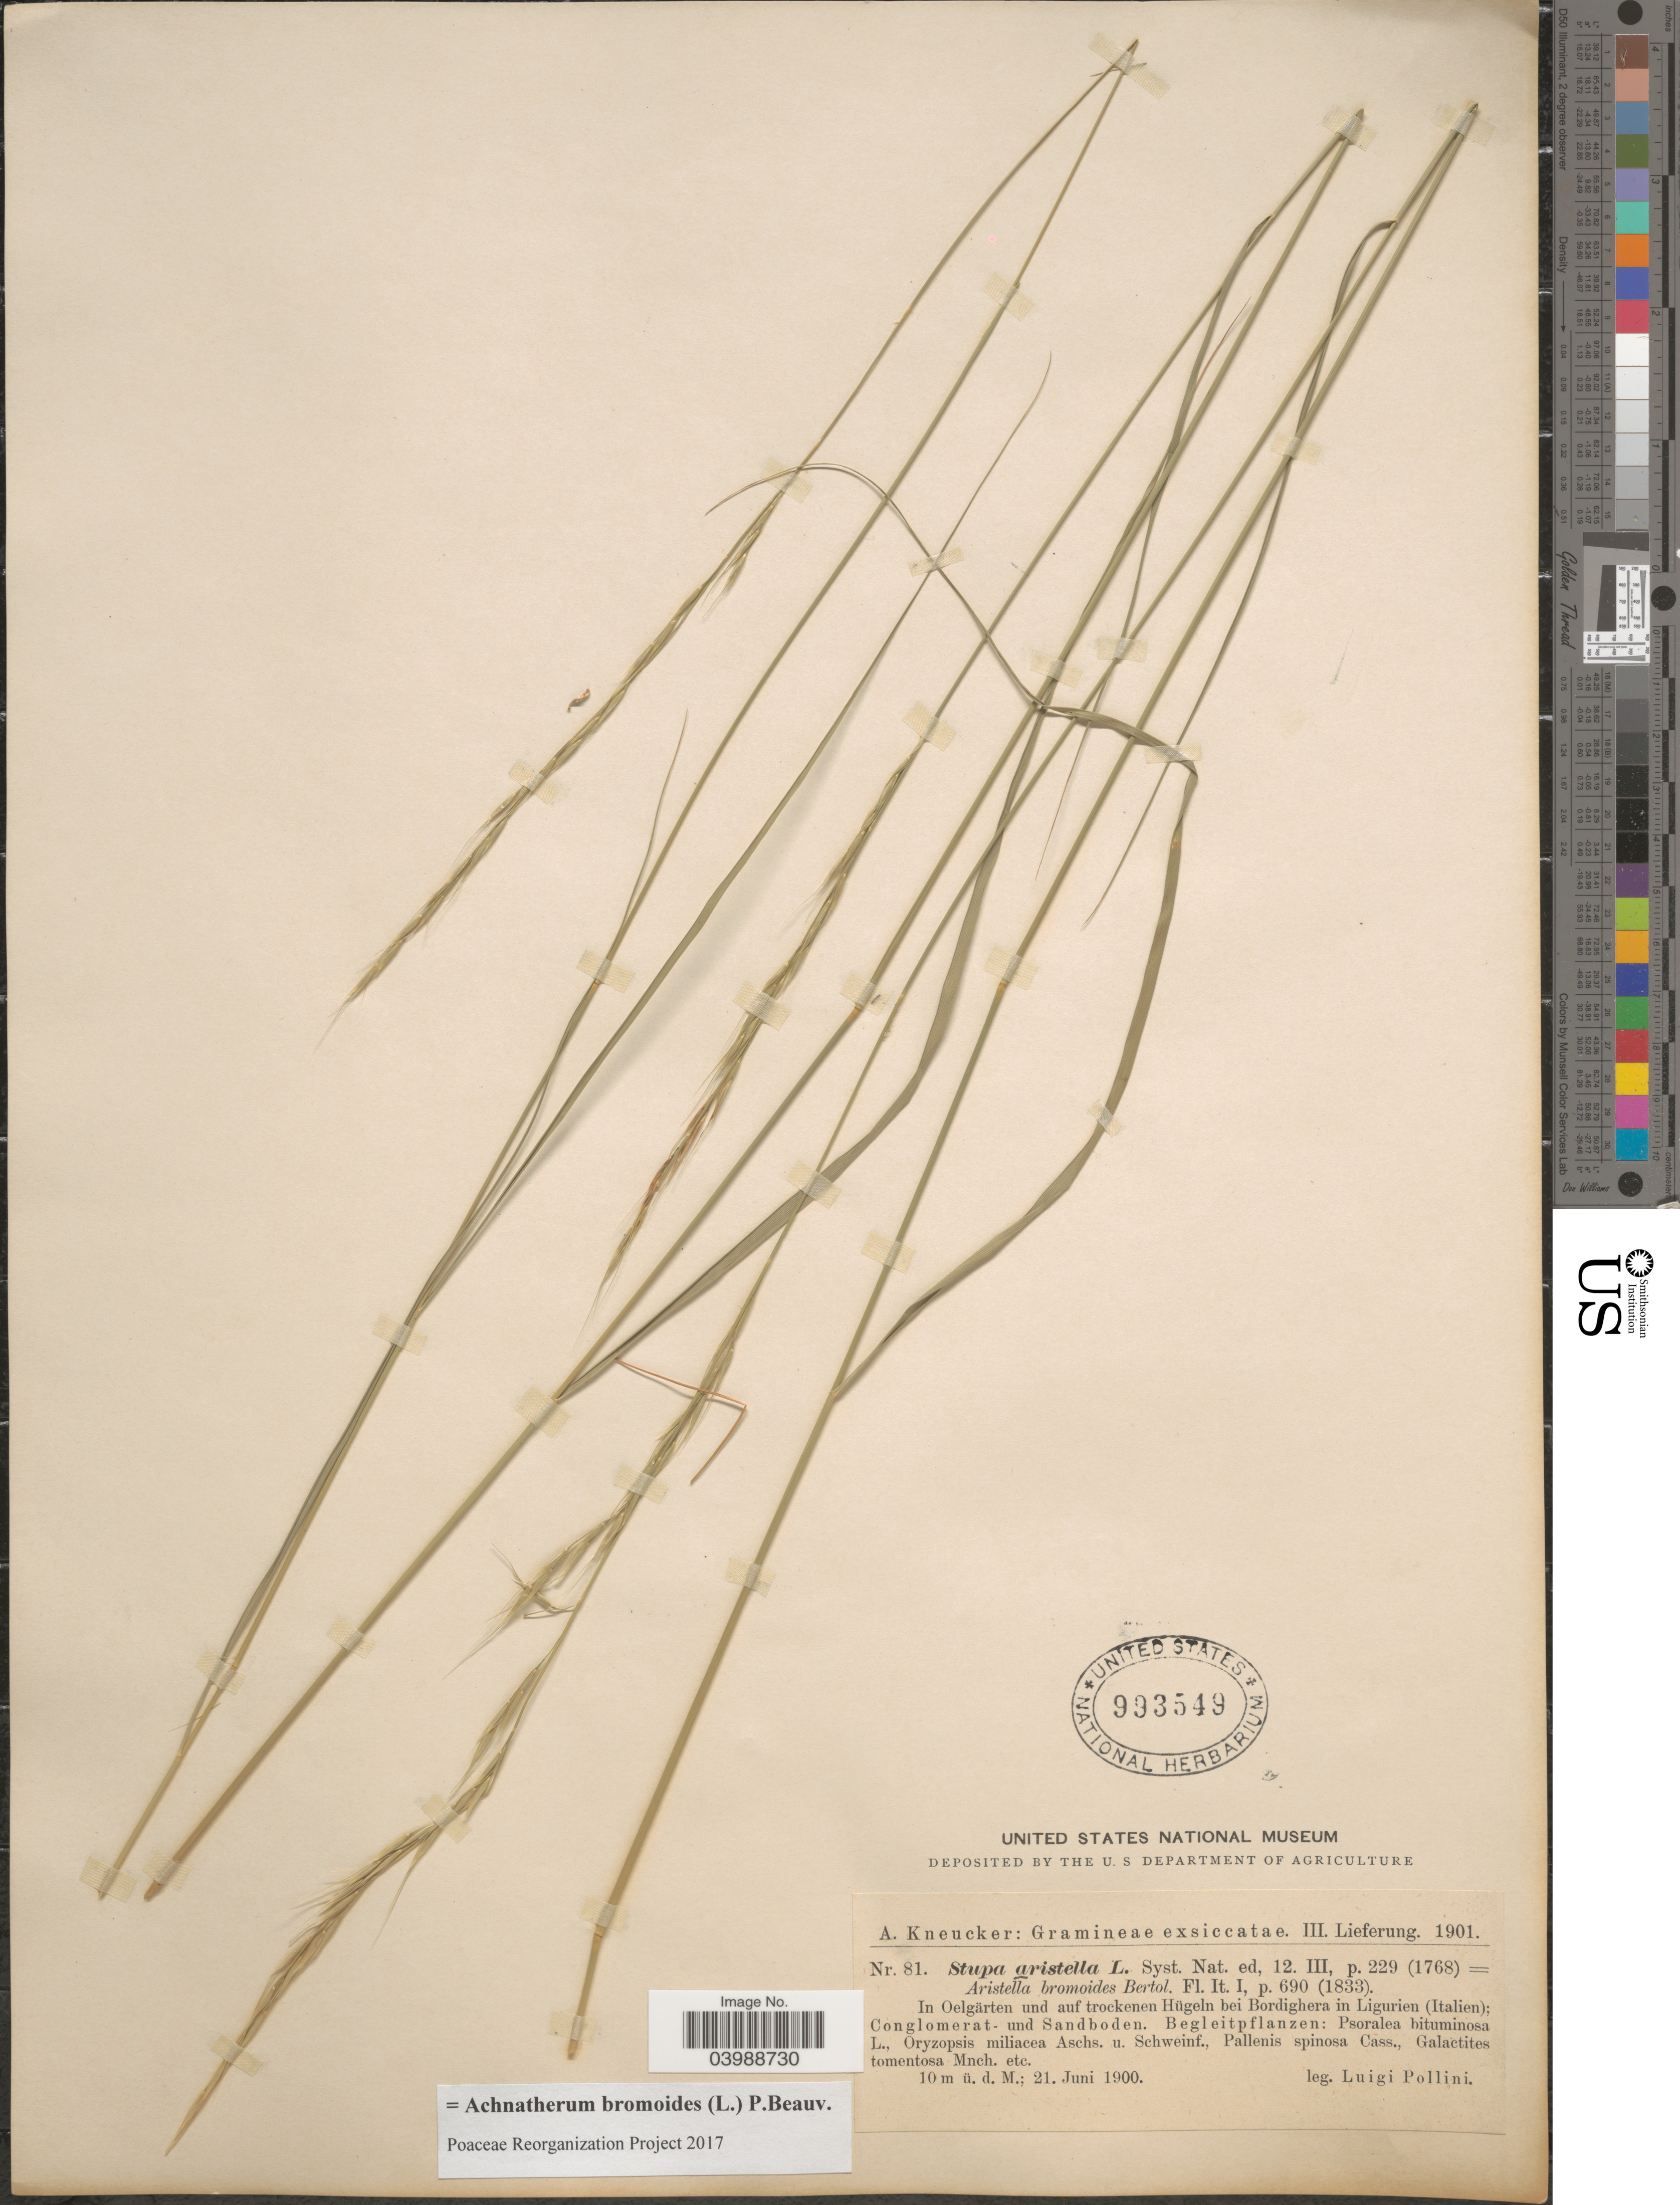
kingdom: Plantae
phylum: Tracheophyta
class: Liliopsida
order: Poales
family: Poaceae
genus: Achnatherum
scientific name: Achnatherum bromoides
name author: (L.) P. Beauv.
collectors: L. Pollini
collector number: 81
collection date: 1900-06-21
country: Italy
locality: In Oelgärten und auf trockenen Hügeln bei Bordighera in Ligurien (Italien); Conglomerat- und Sandboden.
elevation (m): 10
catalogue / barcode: US 993549